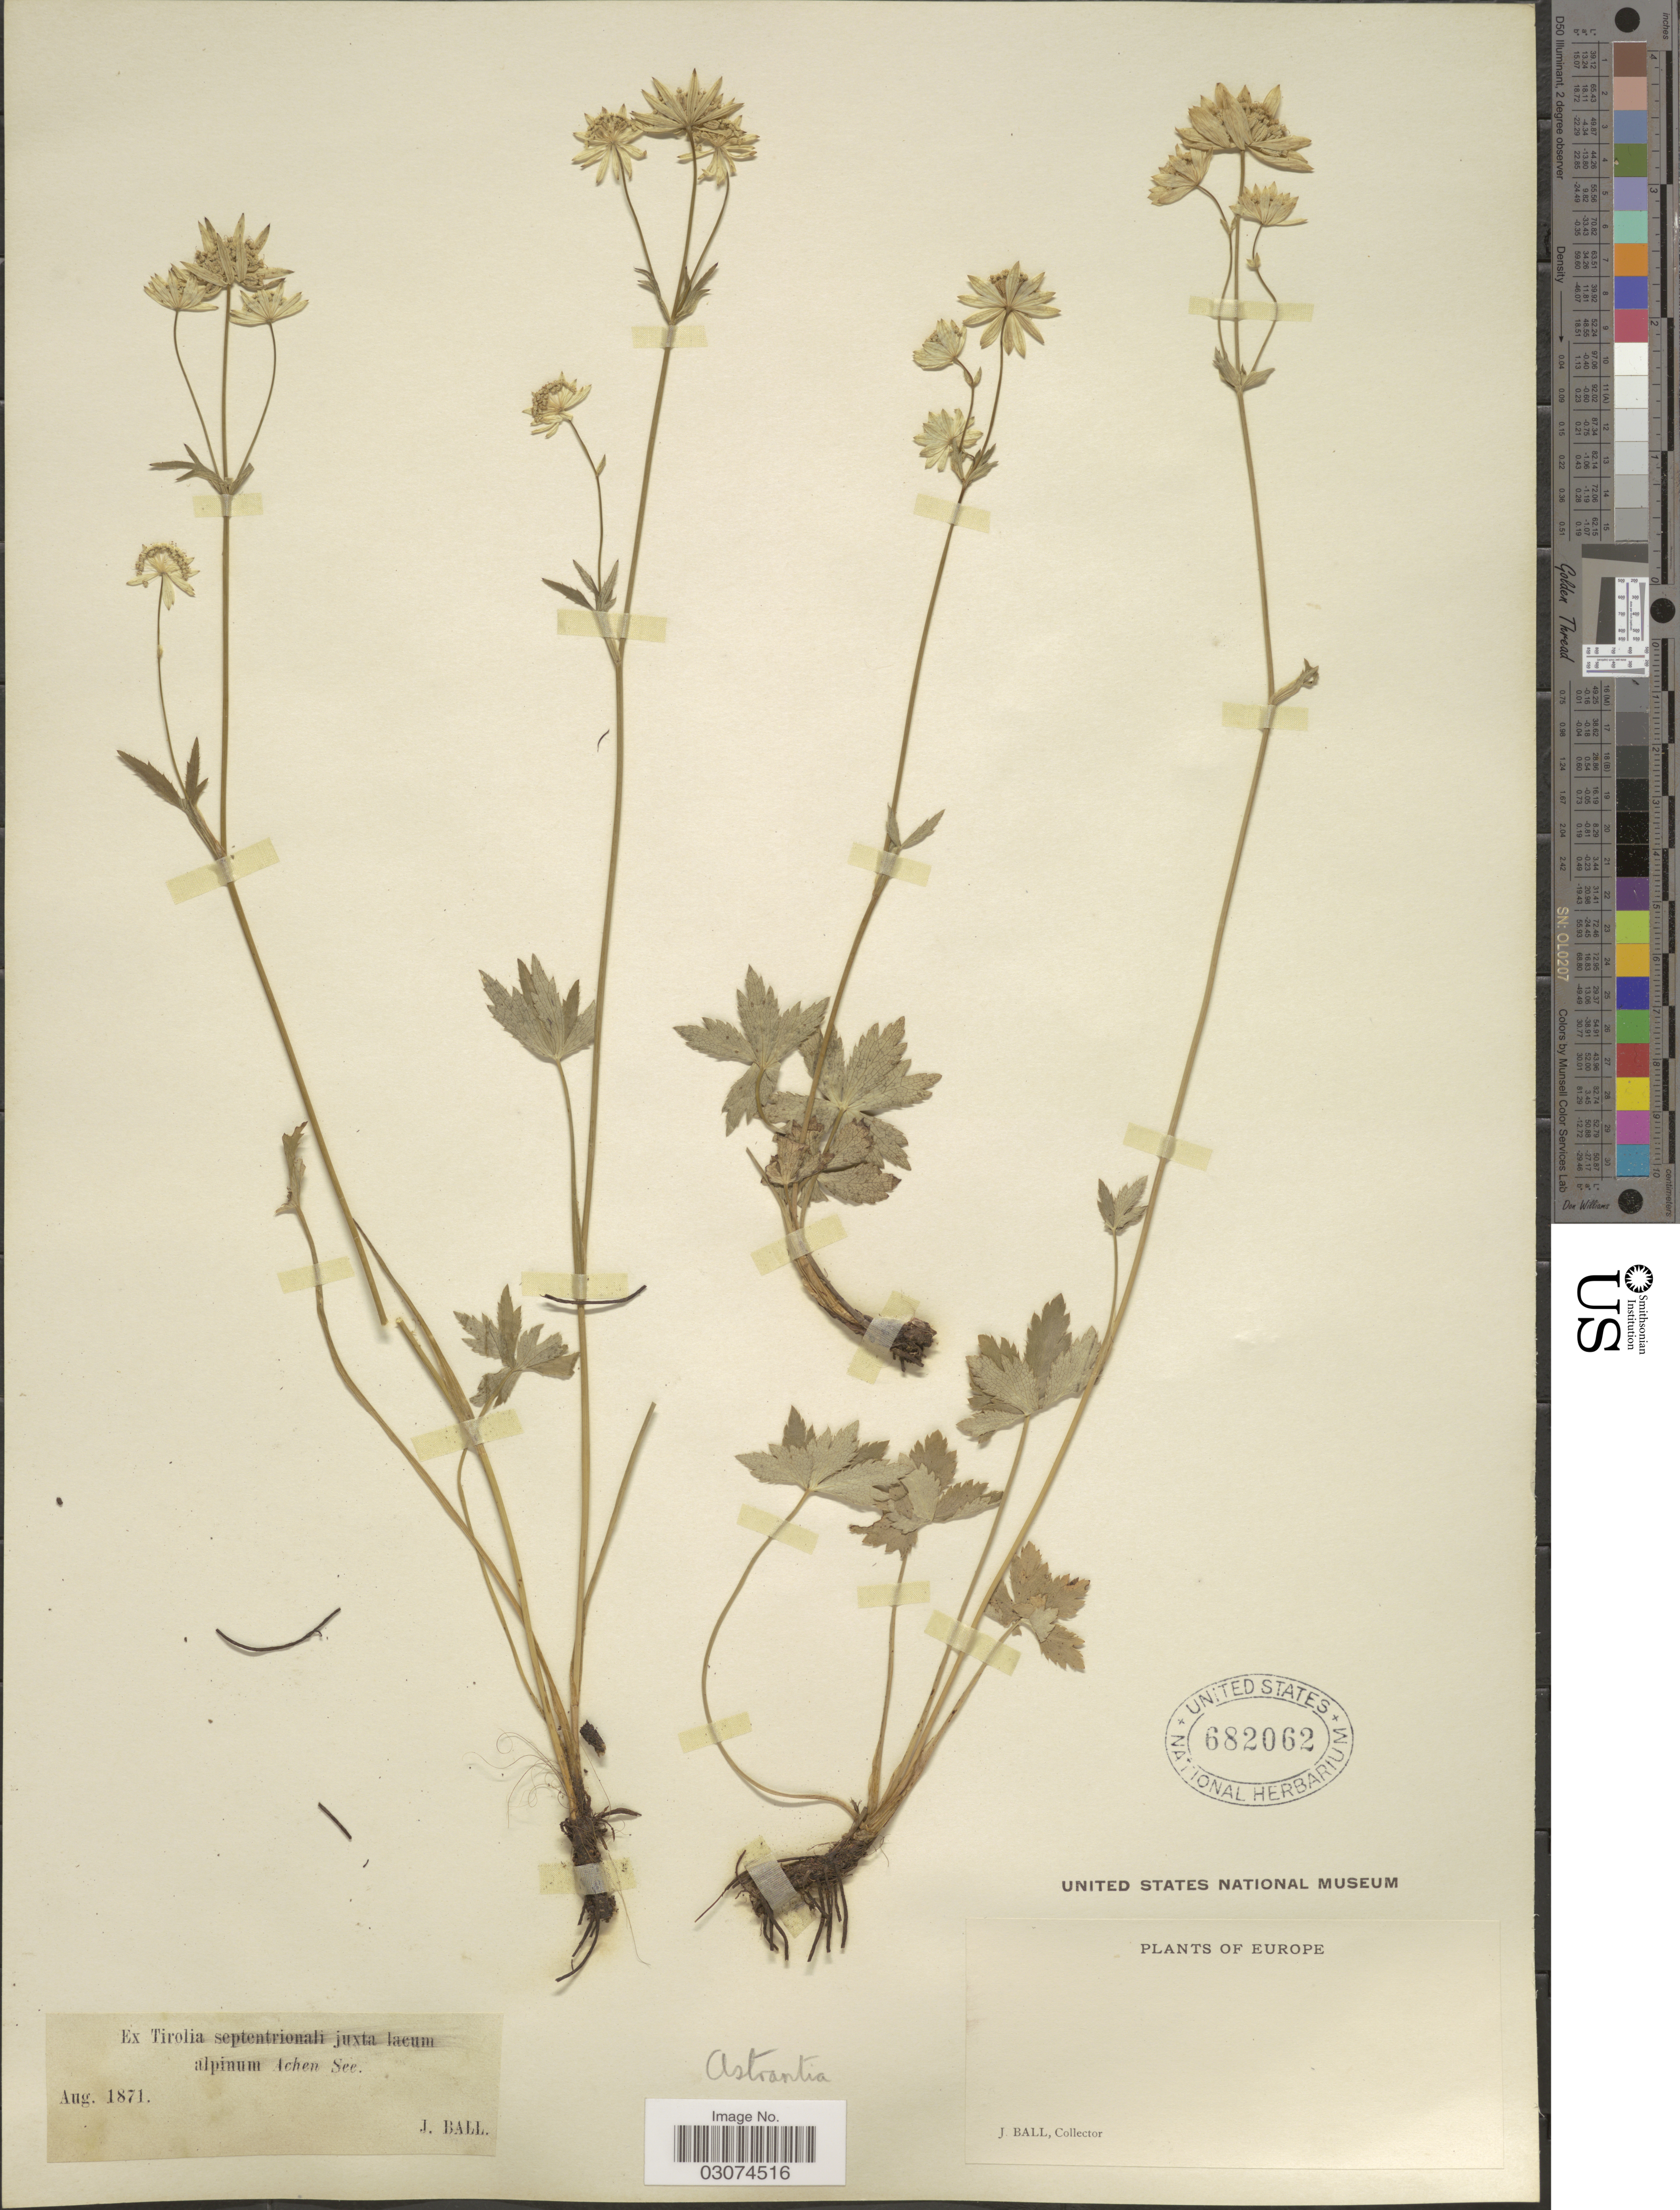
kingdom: Plantae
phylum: Tracheophyta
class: Magnoliopsida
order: Apiales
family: Apiaceae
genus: Astrantia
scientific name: Astrantia sp.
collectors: J. Ball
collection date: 1871-08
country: Austria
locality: Ex Tirolia septentrionali juxta lacum alpinum Achen See. Europe.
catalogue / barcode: US 682062